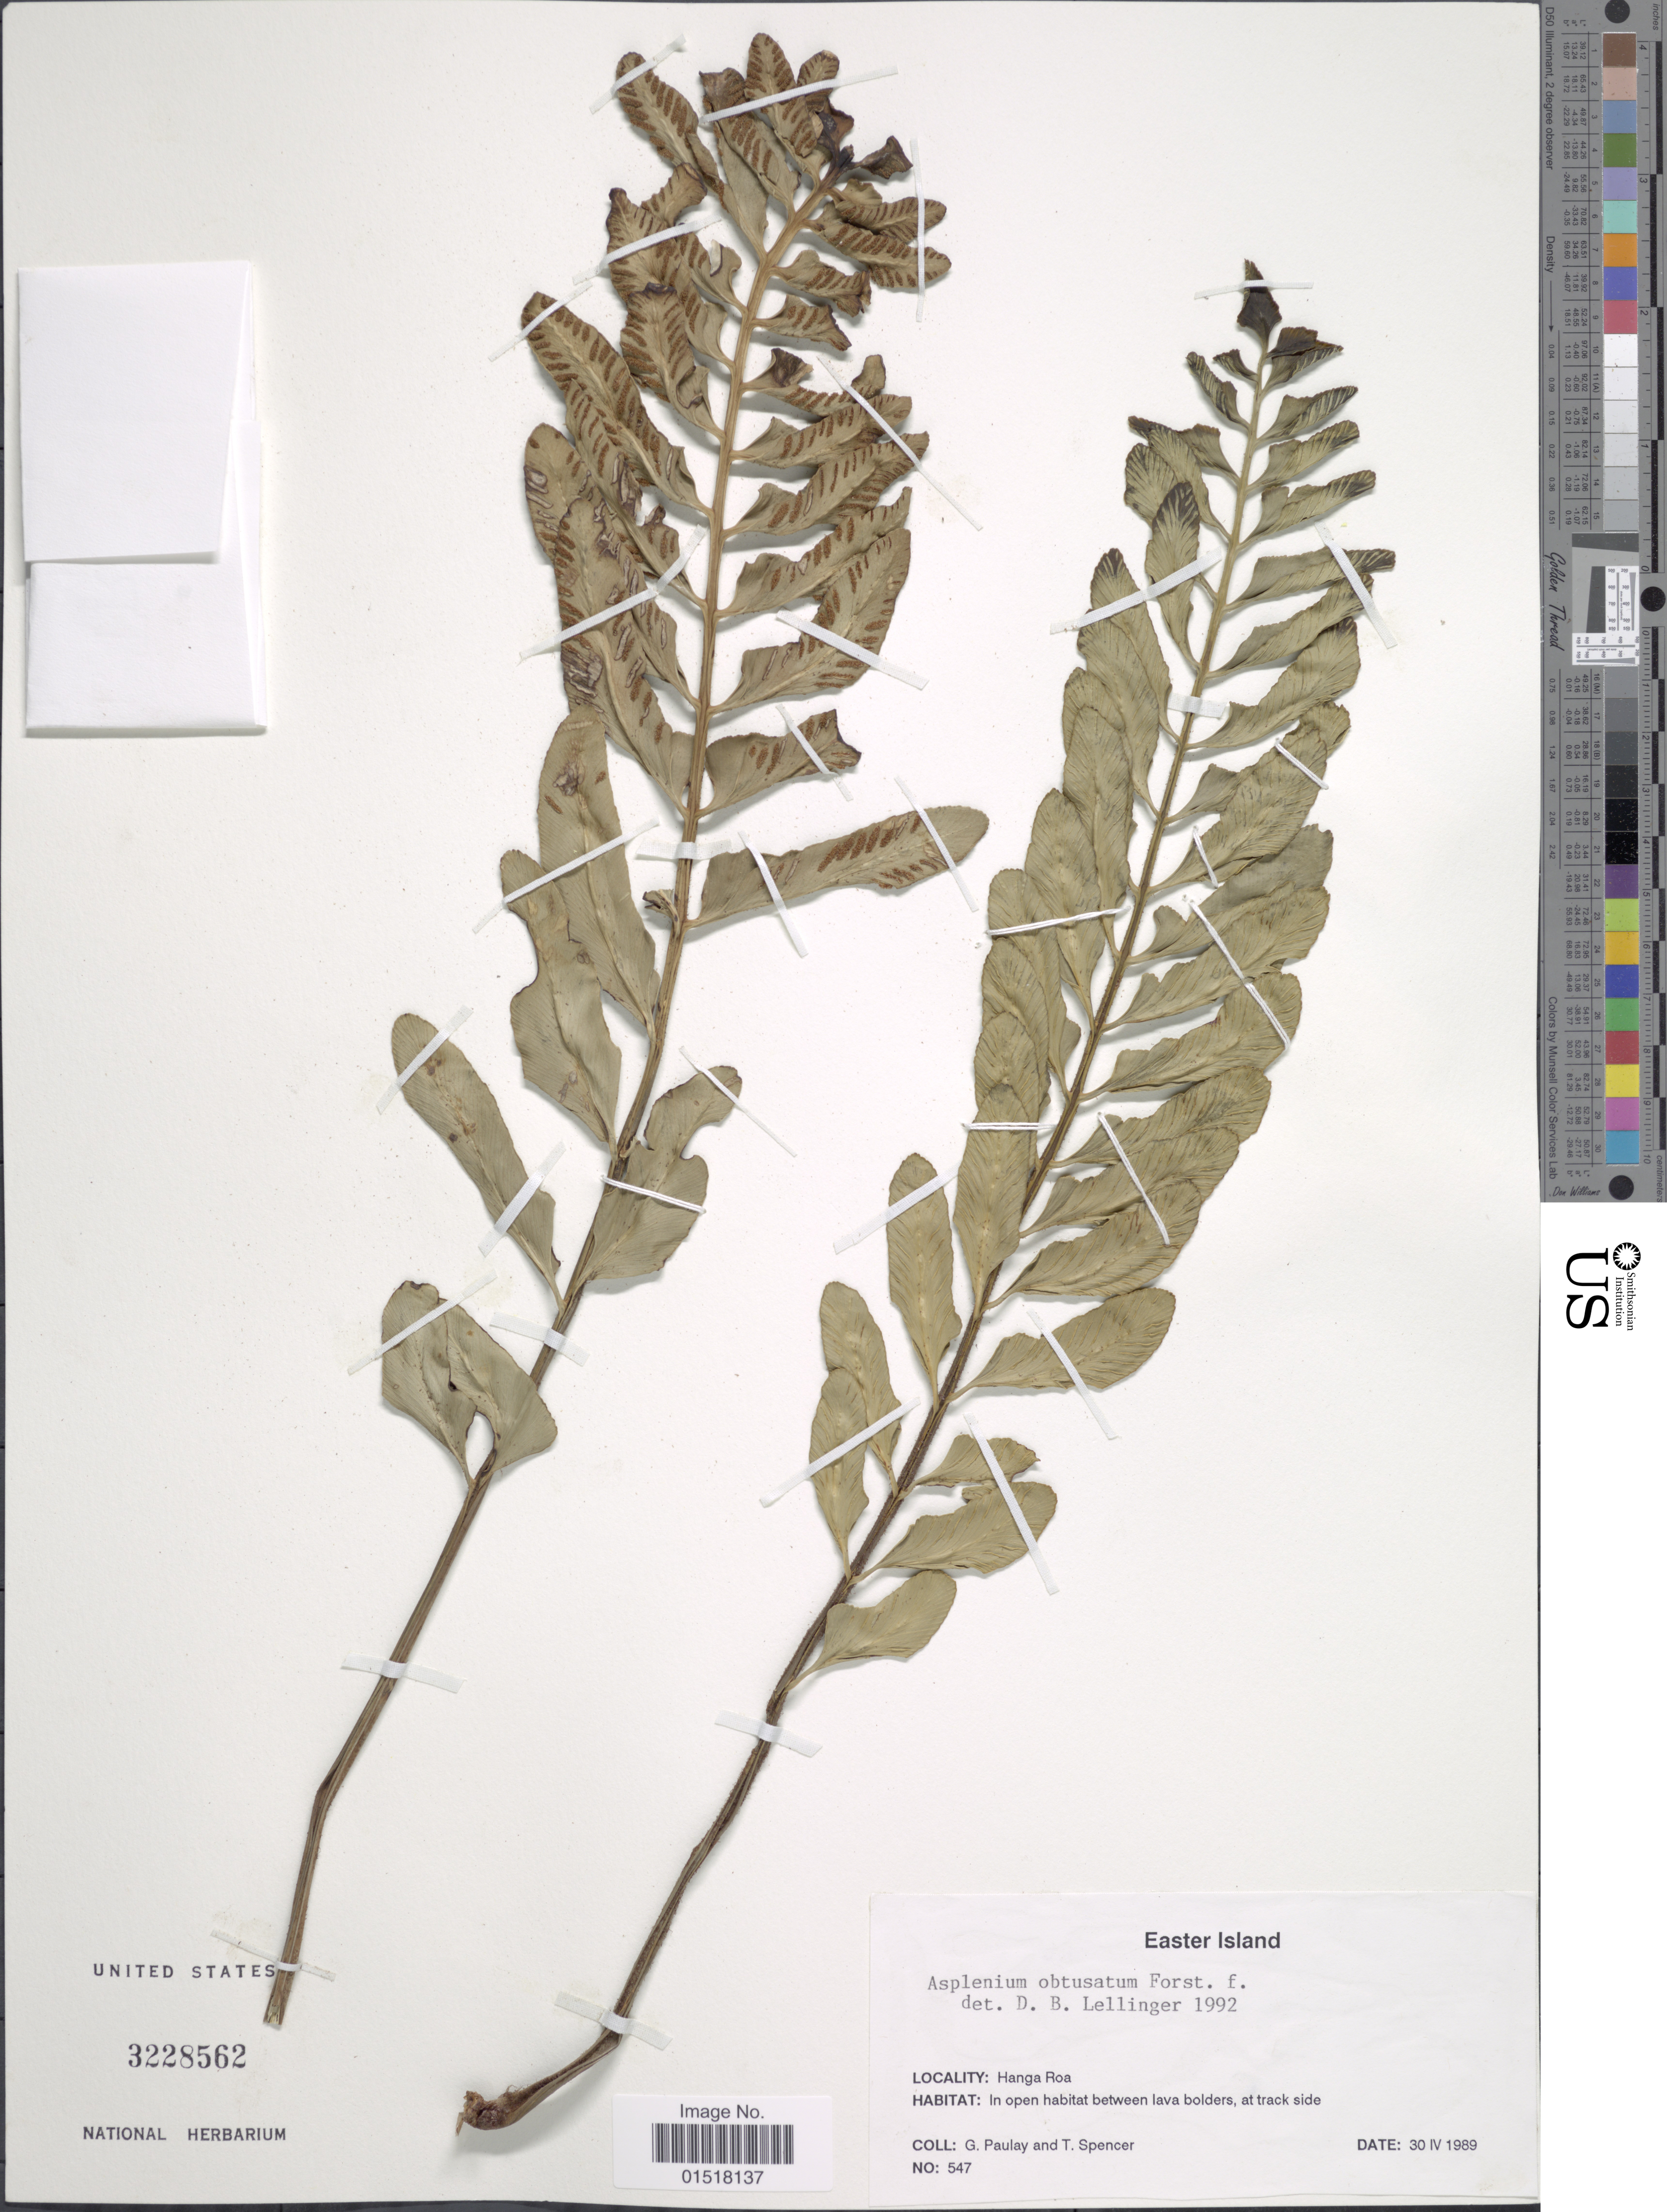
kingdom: Plantae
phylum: Tracheophyta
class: Polypodiopsida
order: Polypodiales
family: Aspleniaceae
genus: Asplenium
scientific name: Asplenium obtusatum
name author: G. Forst.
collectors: G. Paulay & T. Spencer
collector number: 547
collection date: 1989-04-30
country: Chile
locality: Easter Island. Hanga Roa.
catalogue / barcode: US 3228562